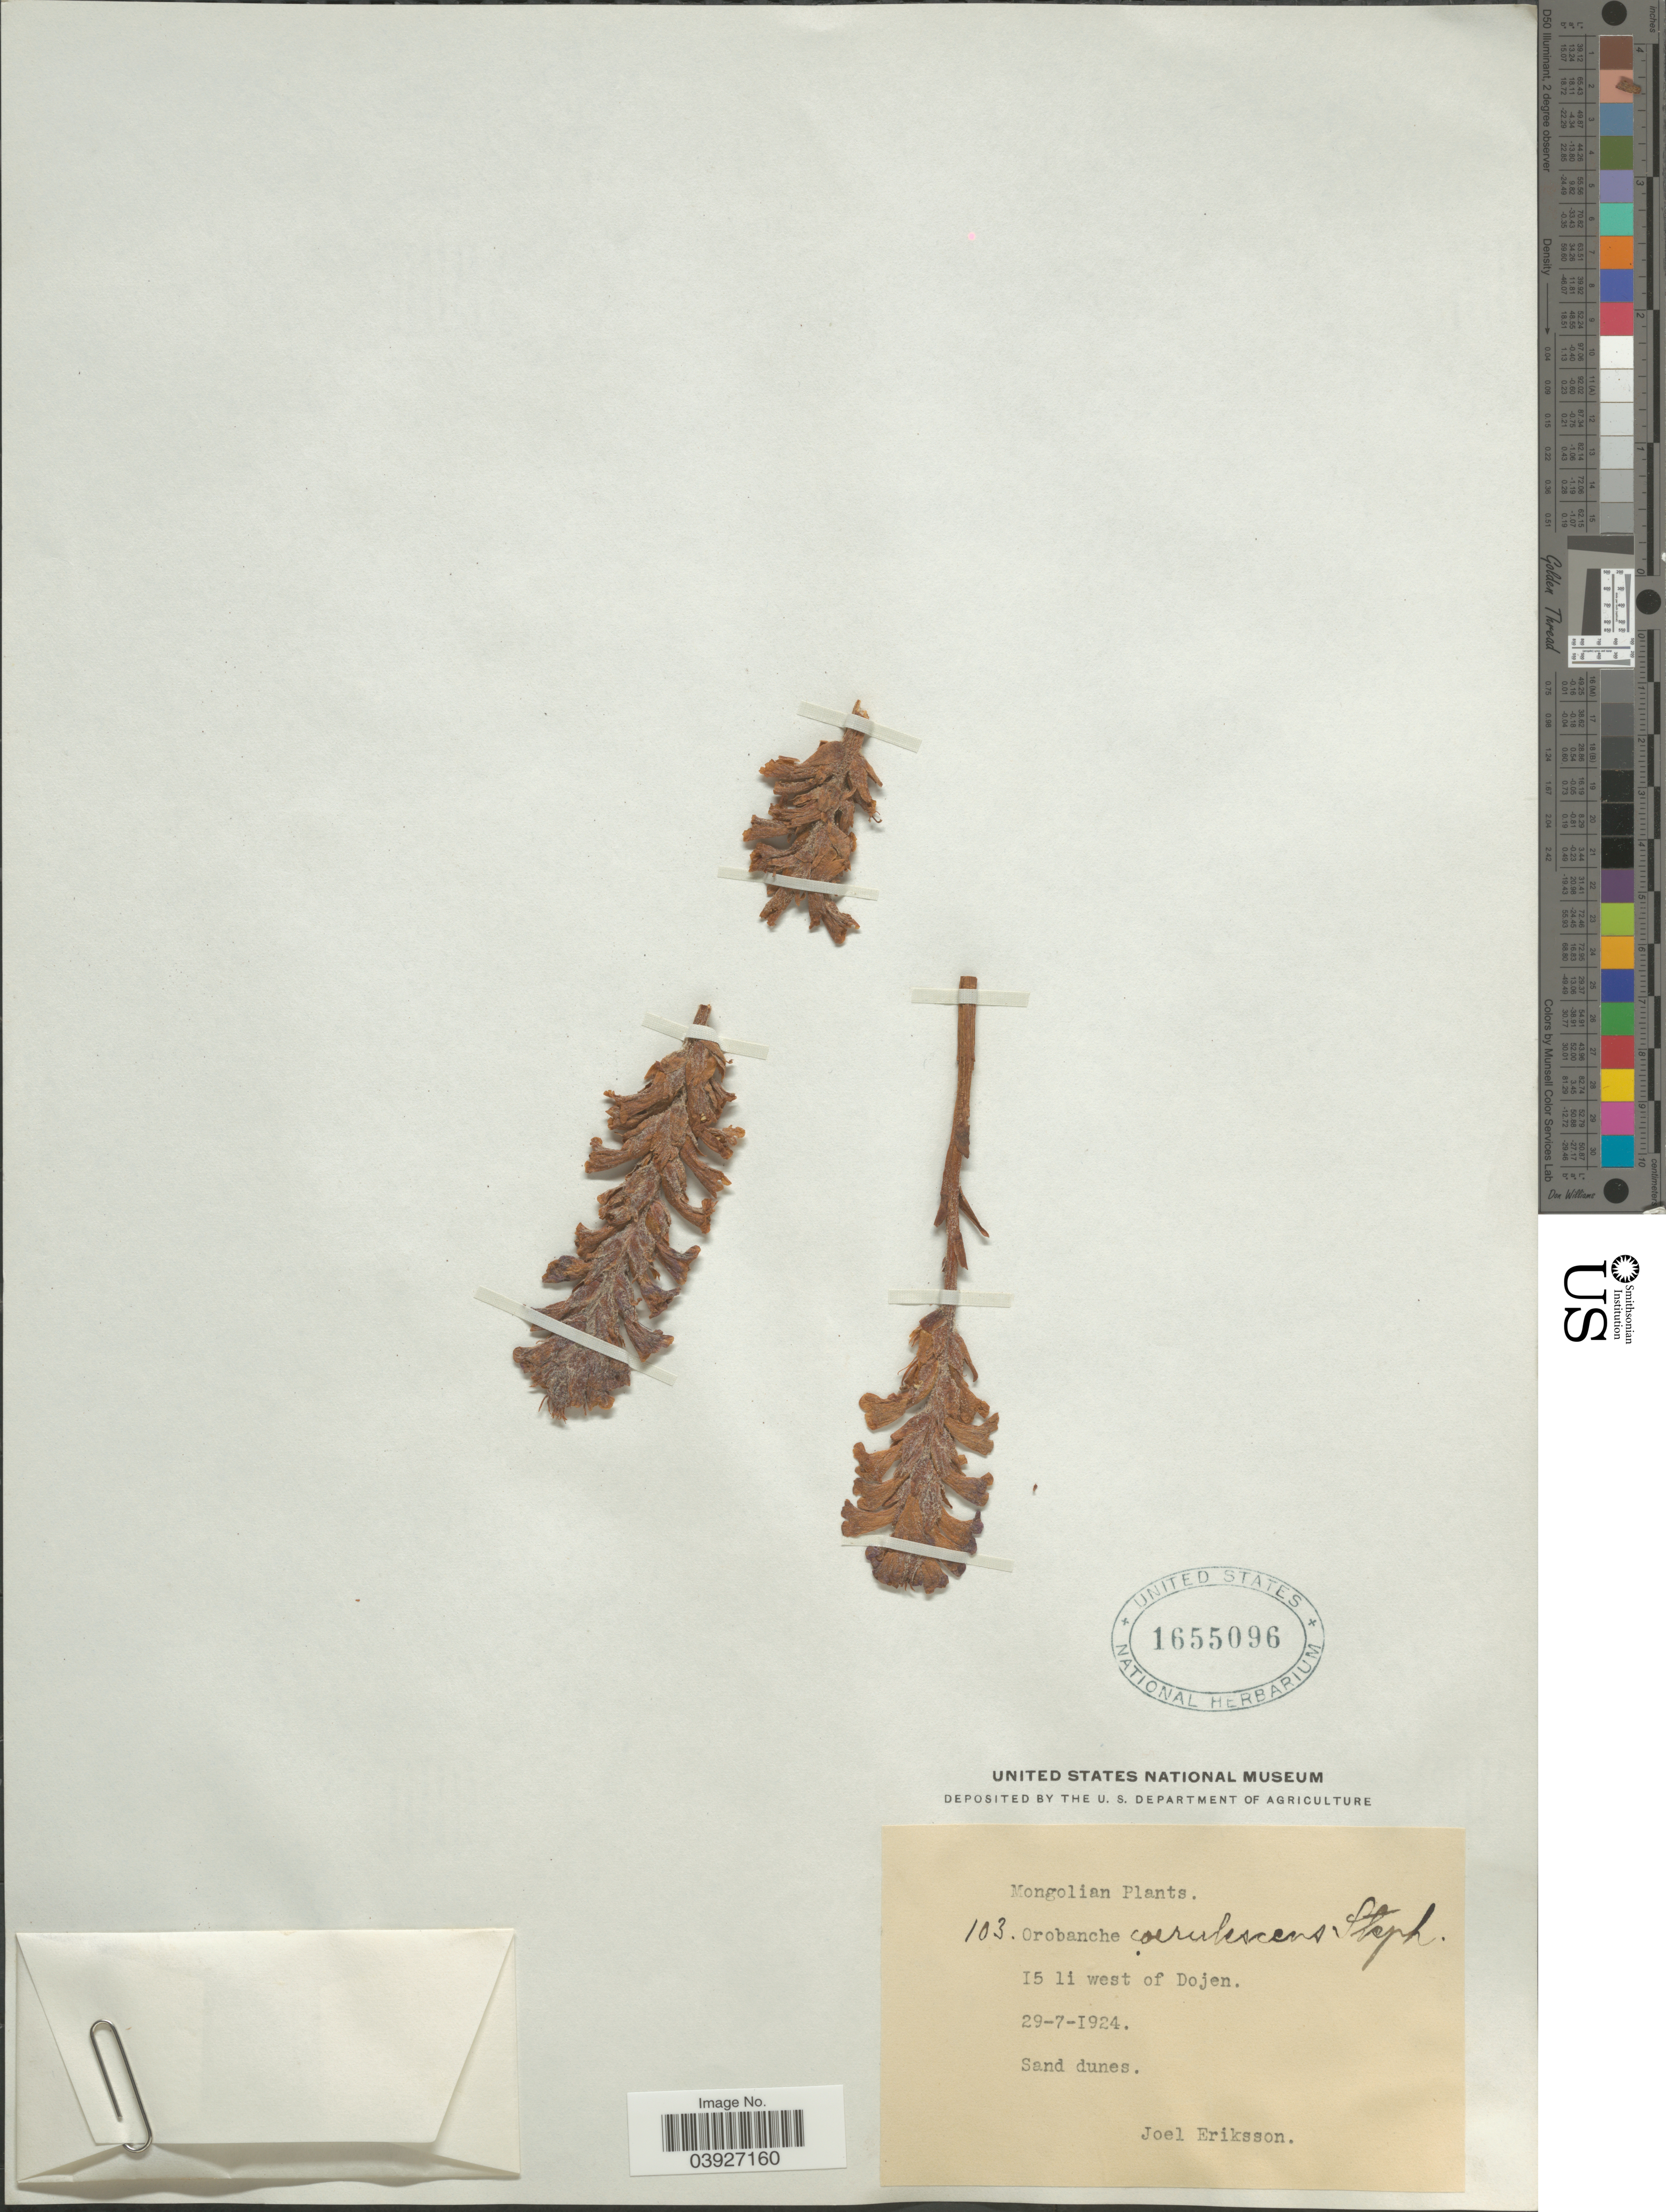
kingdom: Plantae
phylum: Tracheophyta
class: Magnoliopsida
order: Lamiales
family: Orobanchaceae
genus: Orobanche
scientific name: Orobanche coerulescens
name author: Steph.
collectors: J. Eriksson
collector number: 103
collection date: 1924-07-29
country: Mongolia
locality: Mongolian. 15 li west of Dojen.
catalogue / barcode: US 1655096